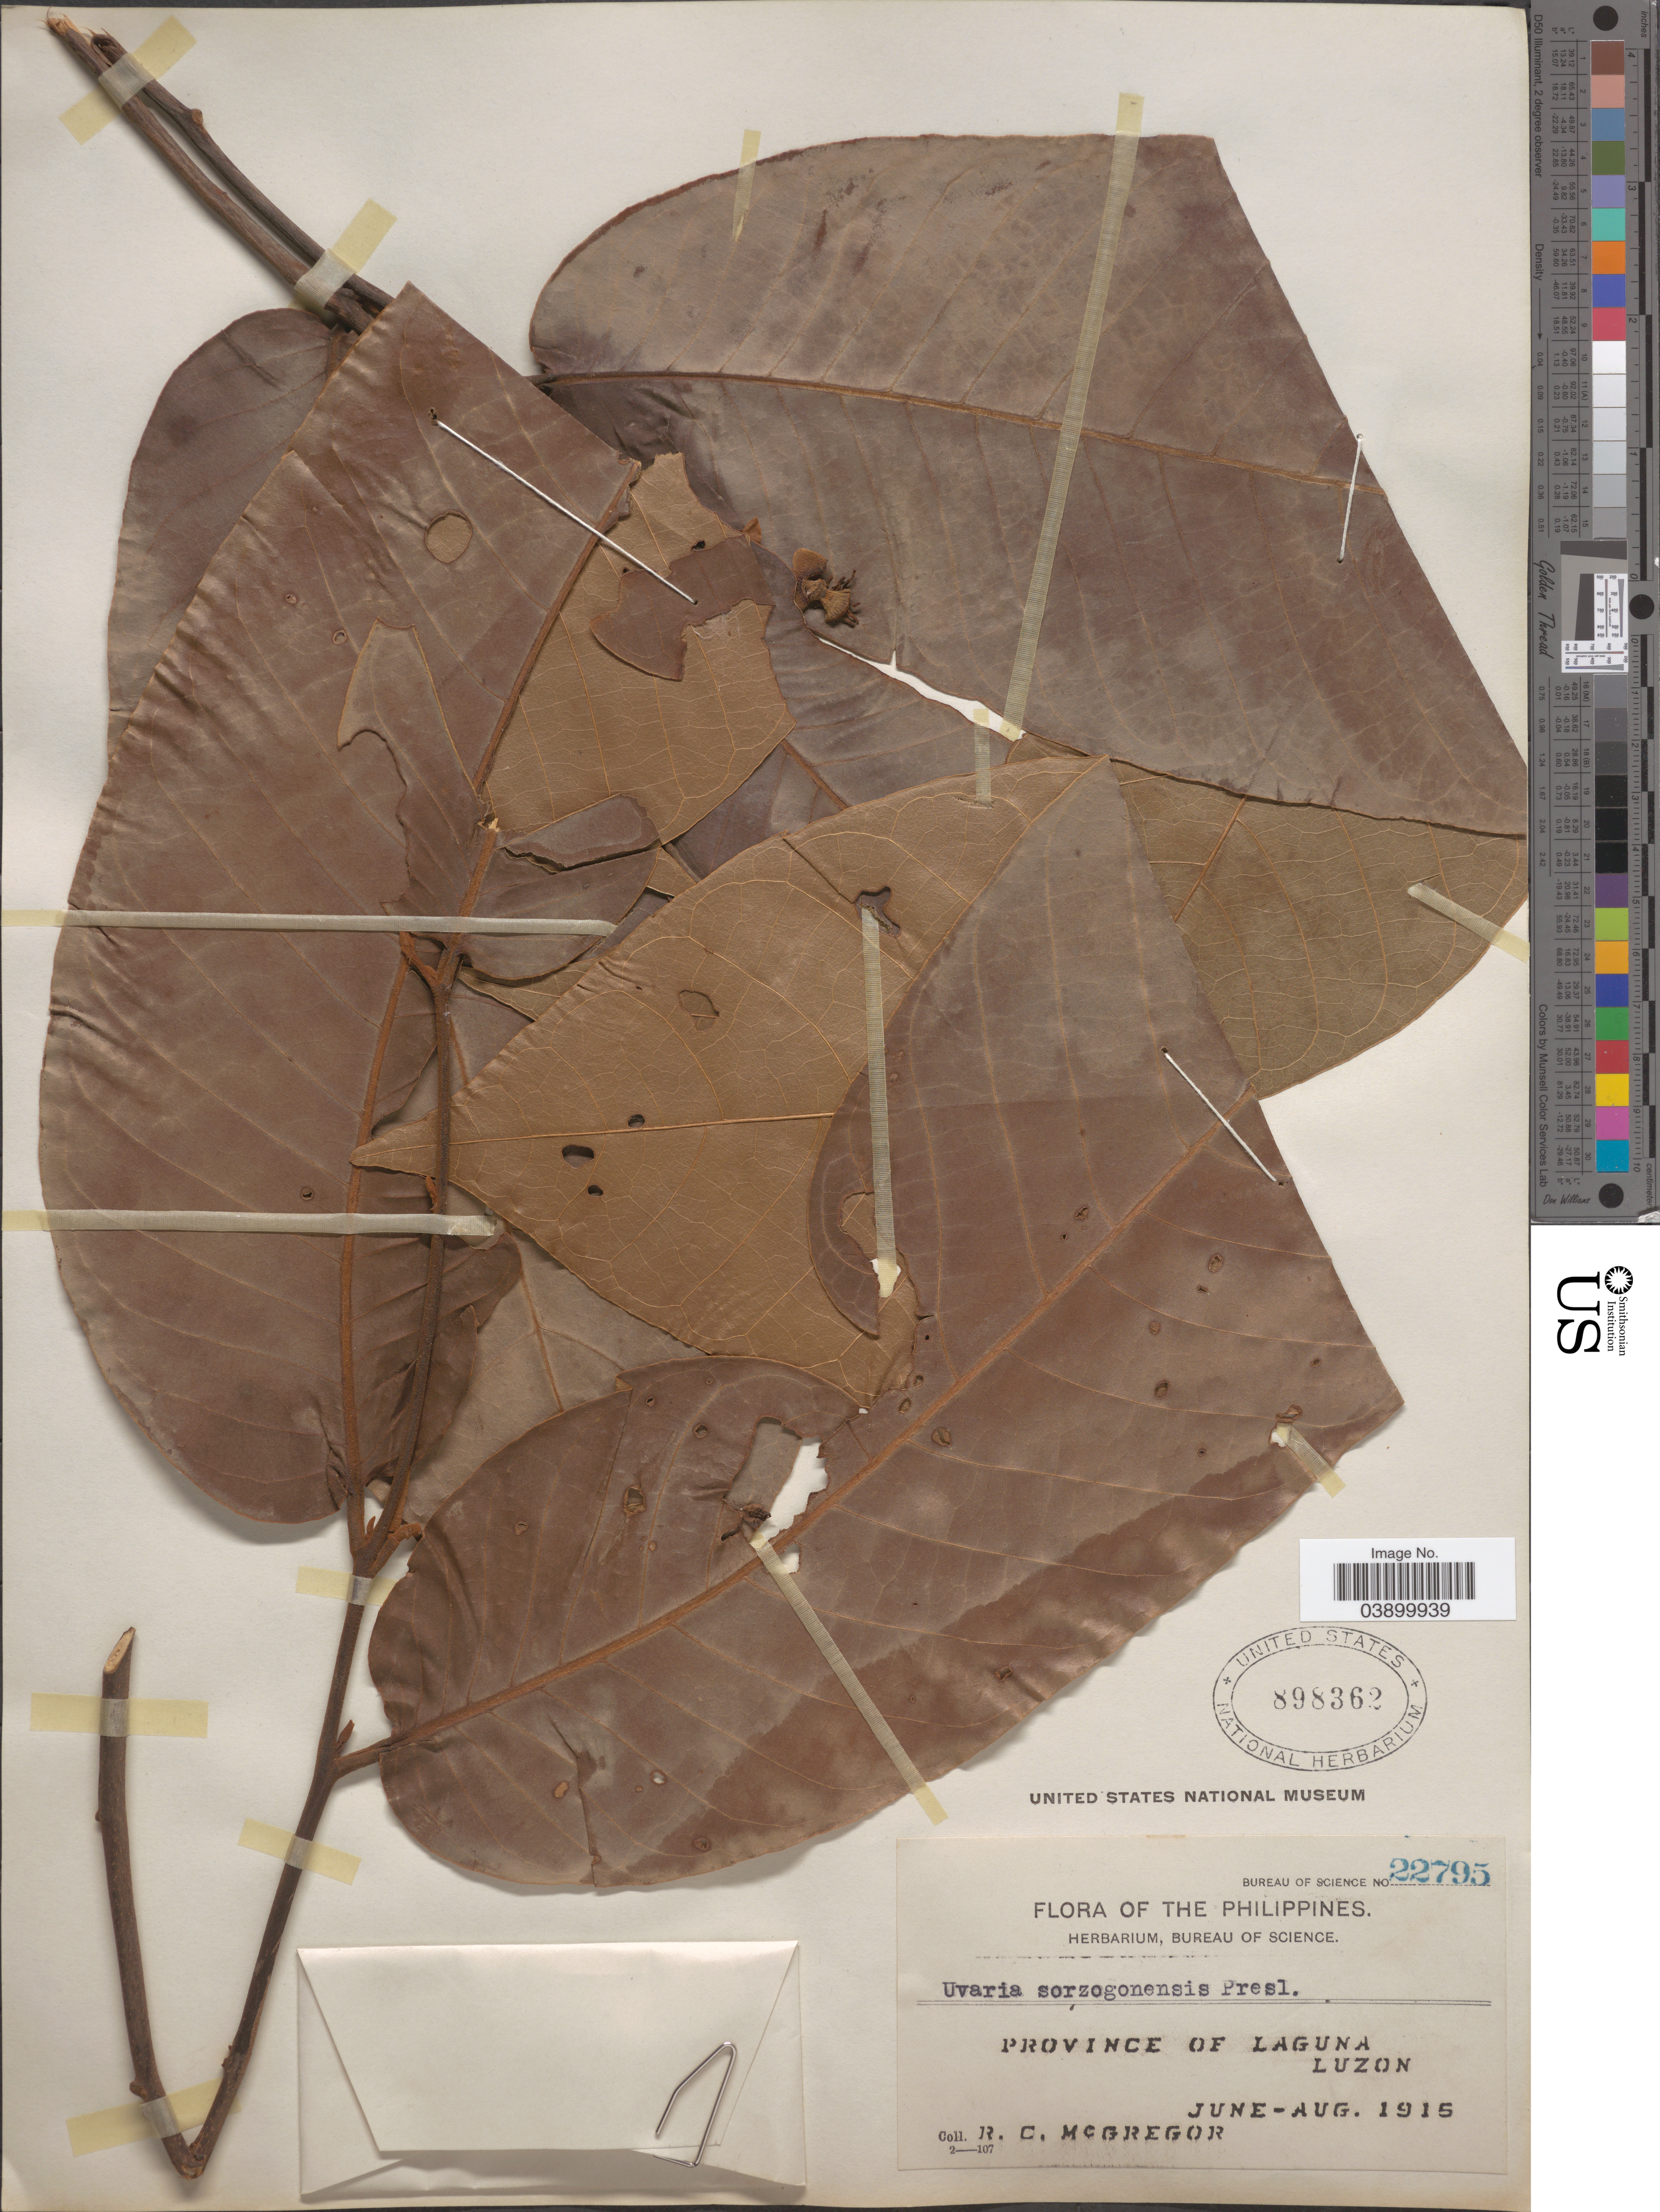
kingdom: Plantae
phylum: Tracheophyta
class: Magnoliopsida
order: Magnoliales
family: Annonaceae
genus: Uvaria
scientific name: Uvaria sorzogonensis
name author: C. Presl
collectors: R. C. McGregor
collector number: Bureau of Science 22795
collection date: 1915-06/1915-08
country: Philippines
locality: Province of Laguna. Luzon.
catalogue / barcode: US 898362